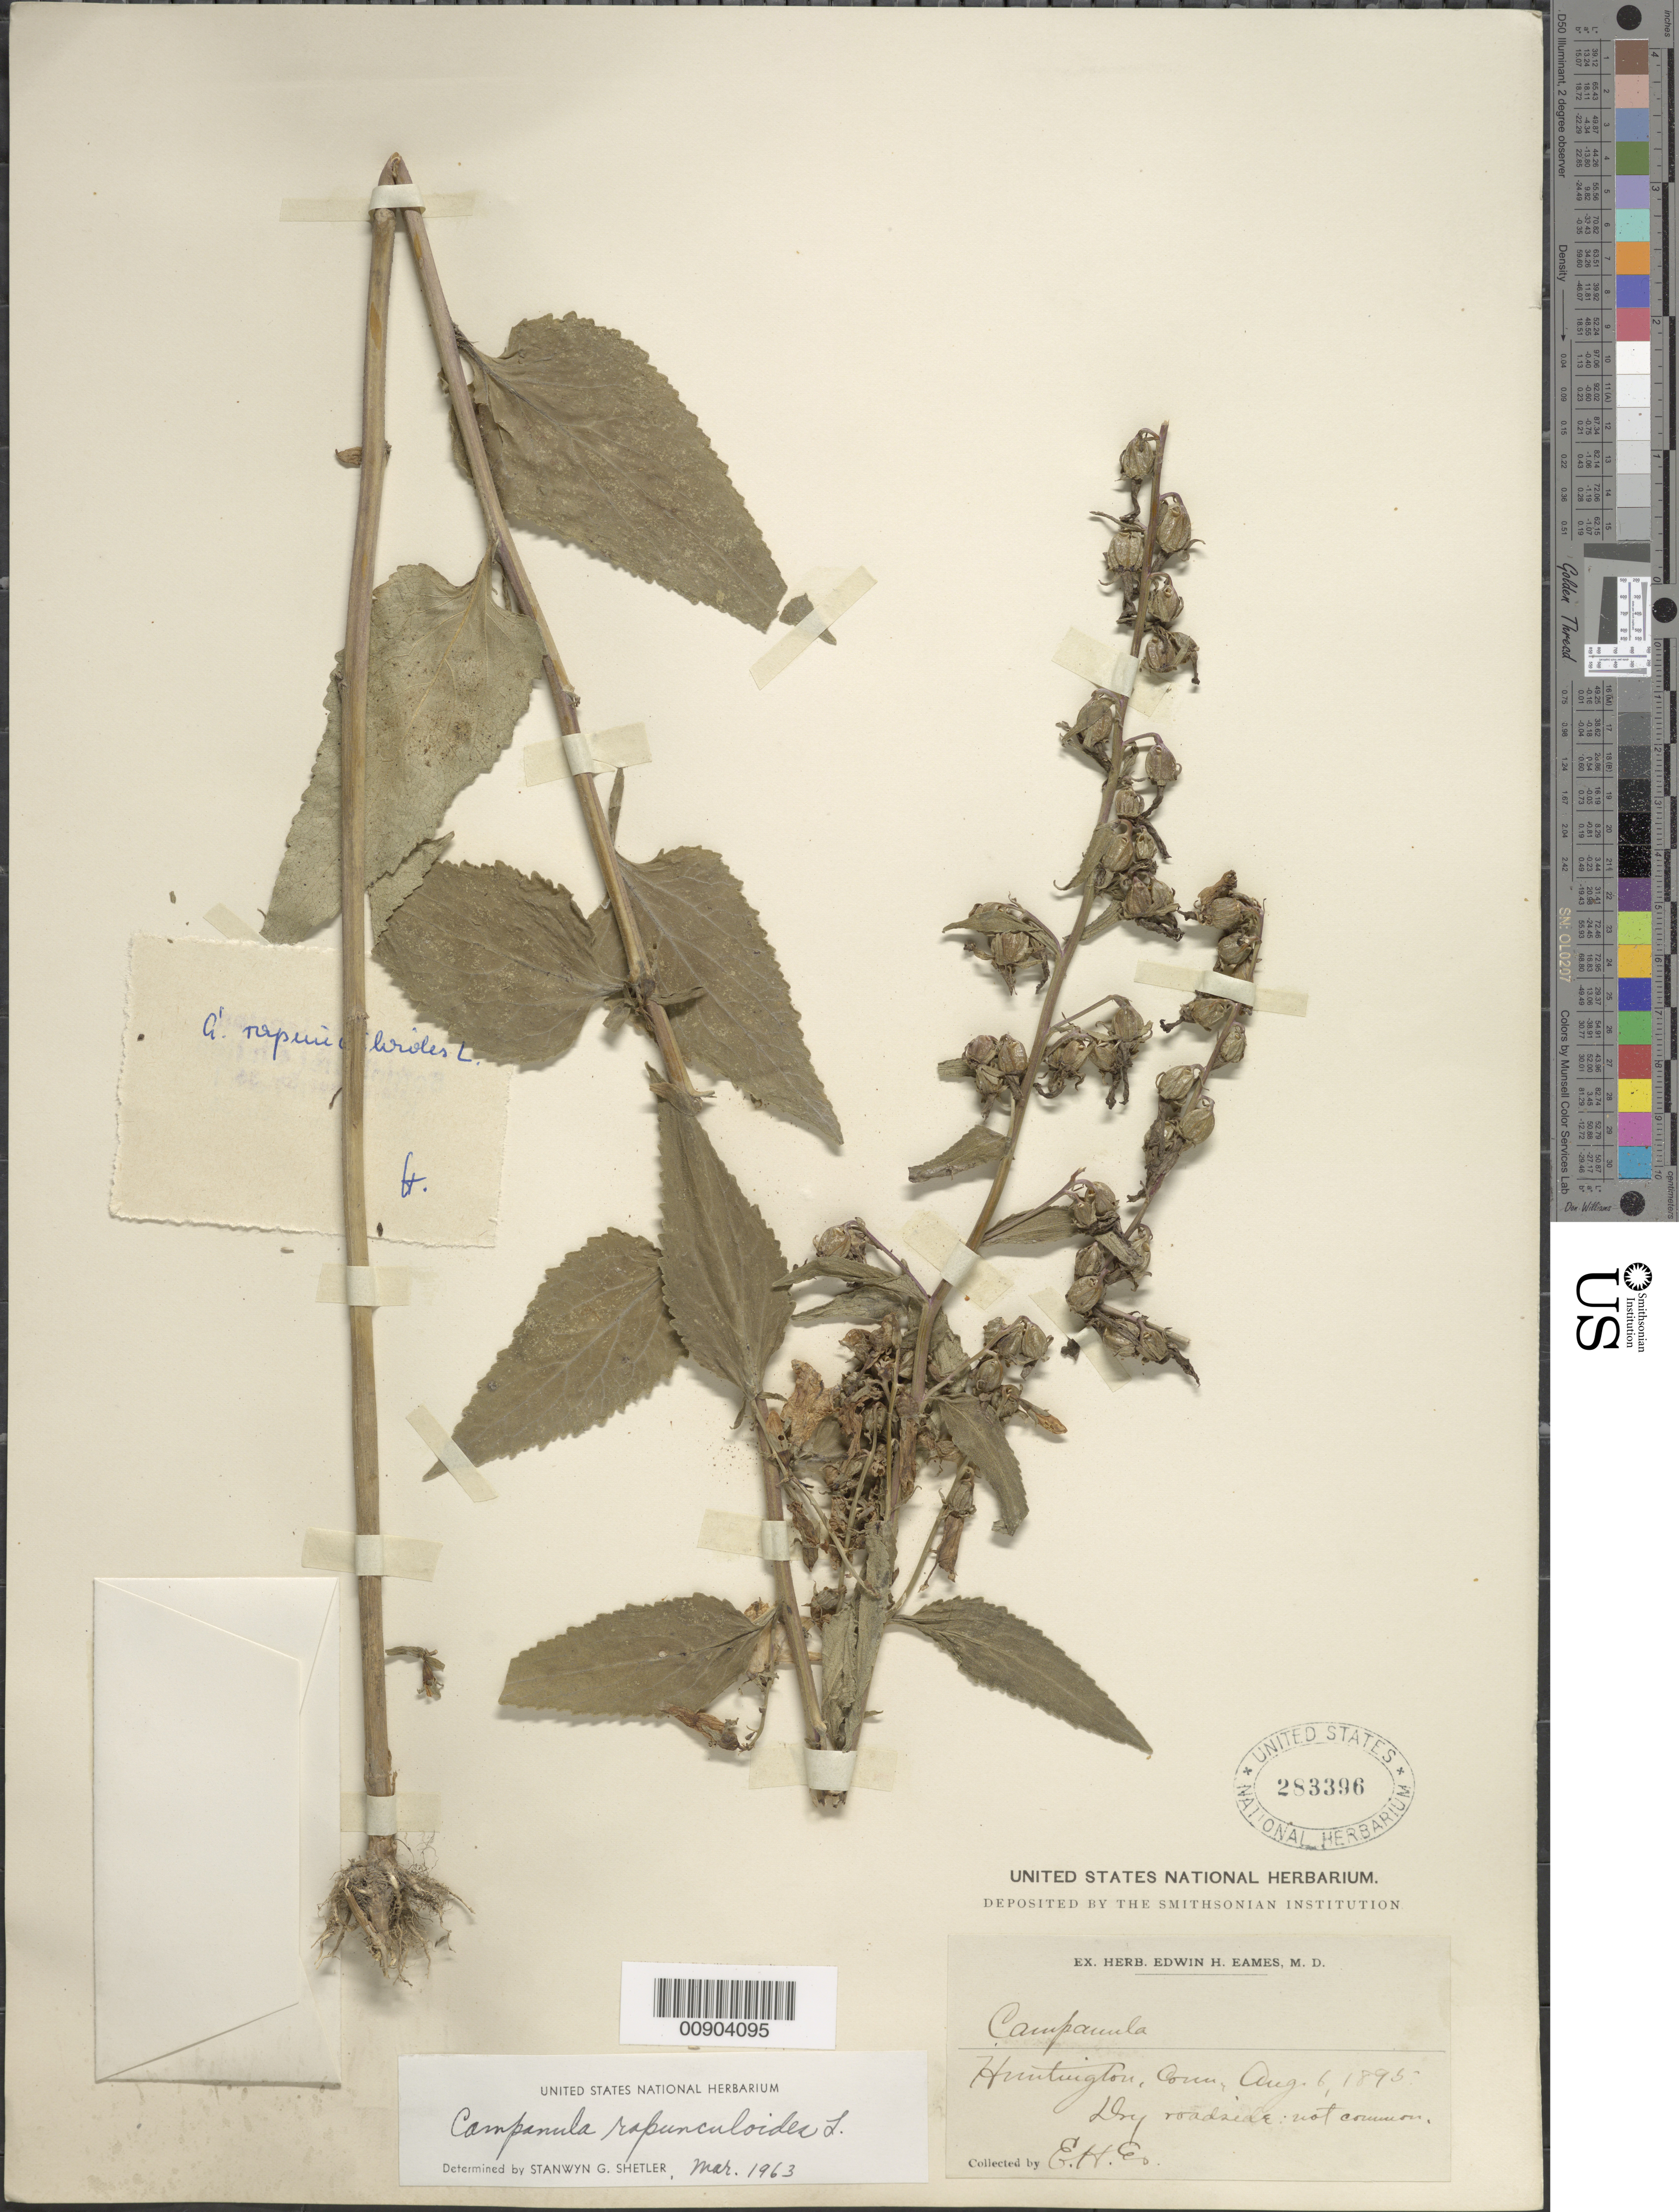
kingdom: Plantae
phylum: Tracheophyta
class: Magnoliopsida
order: Asterales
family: Campanulaceae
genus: Campanula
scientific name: Campanula rapunculoides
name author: L.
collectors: E. H. Eames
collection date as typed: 06 Aug 1895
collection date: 1895-08-06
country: United States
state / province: Connecticut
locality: Huntington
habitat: Dry roadside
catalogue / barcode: US 283396